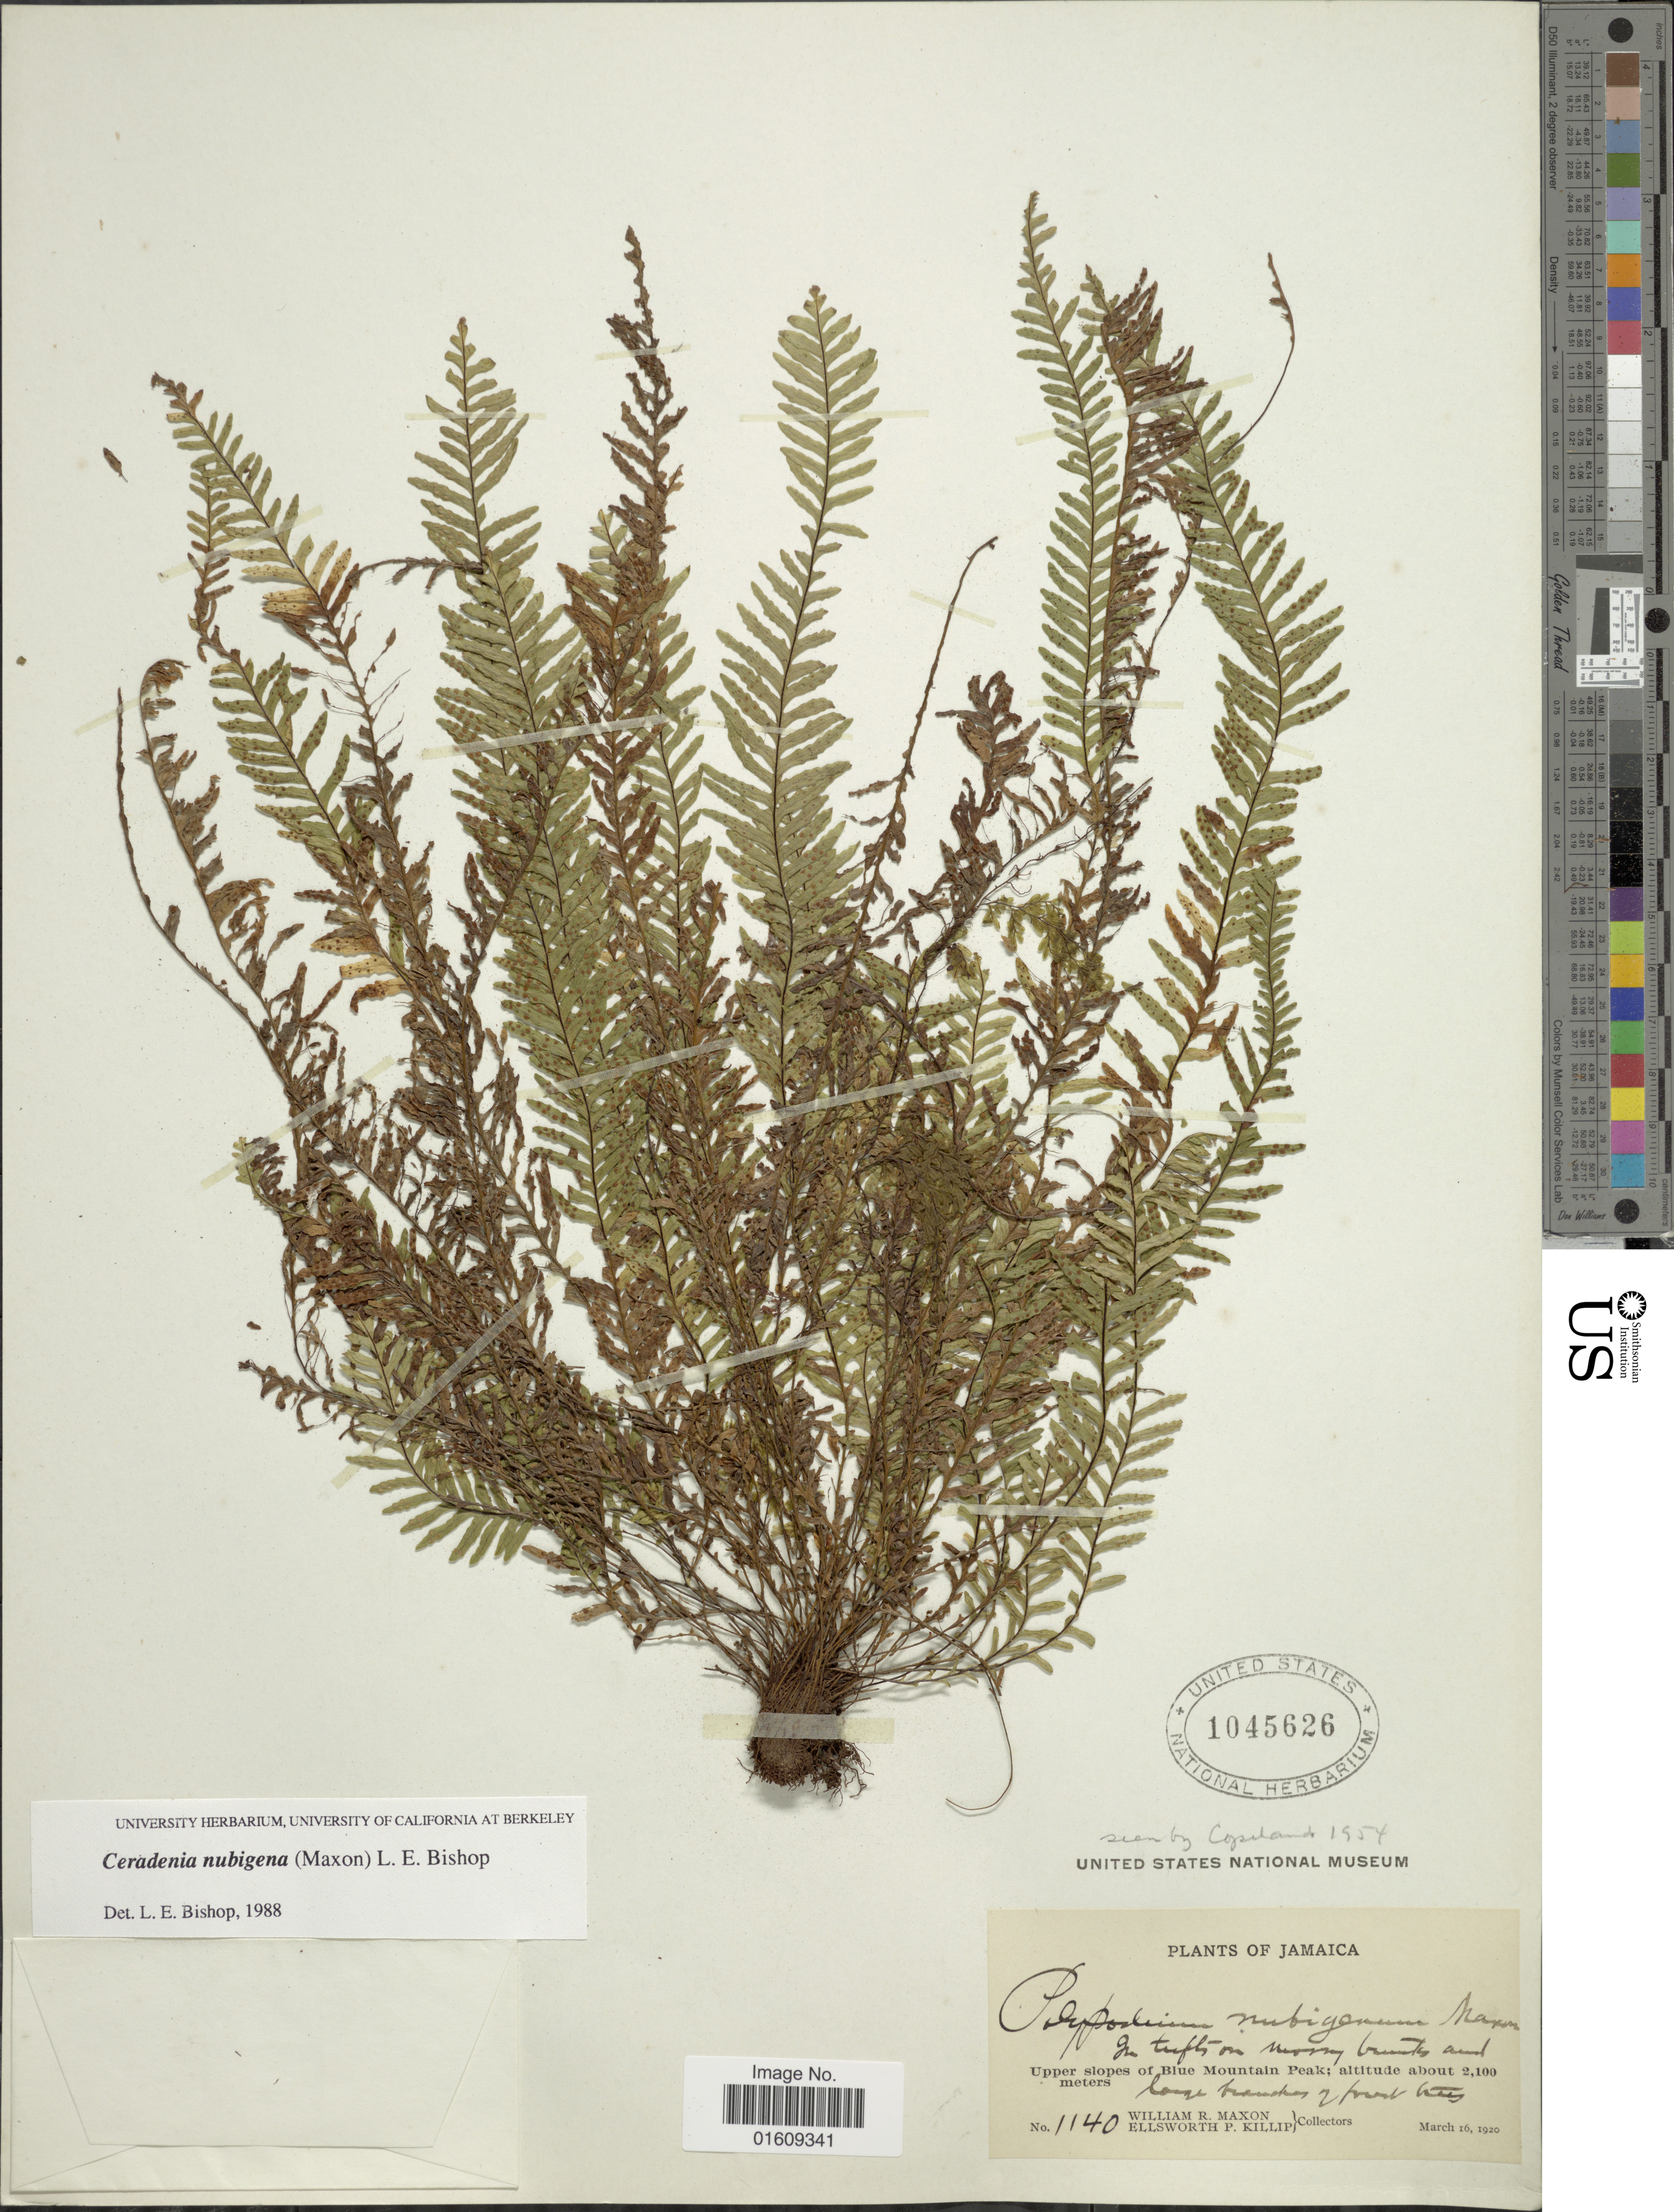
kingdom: Plantae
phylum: Tracheophyta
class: Polypodiopsida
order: Polypodiales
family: Polypodiaceae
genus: Ceradenia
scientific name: Ceradenia nubigena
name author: (Maxon) L.E. Bishop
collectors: W. R. Maxon & E. P. Killip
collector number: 1140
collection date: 1920-03-16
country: Jamaica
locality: Jamaica, Upper slopes of Blue Mountain Peak.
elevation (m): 2100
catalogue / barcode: US 1045626